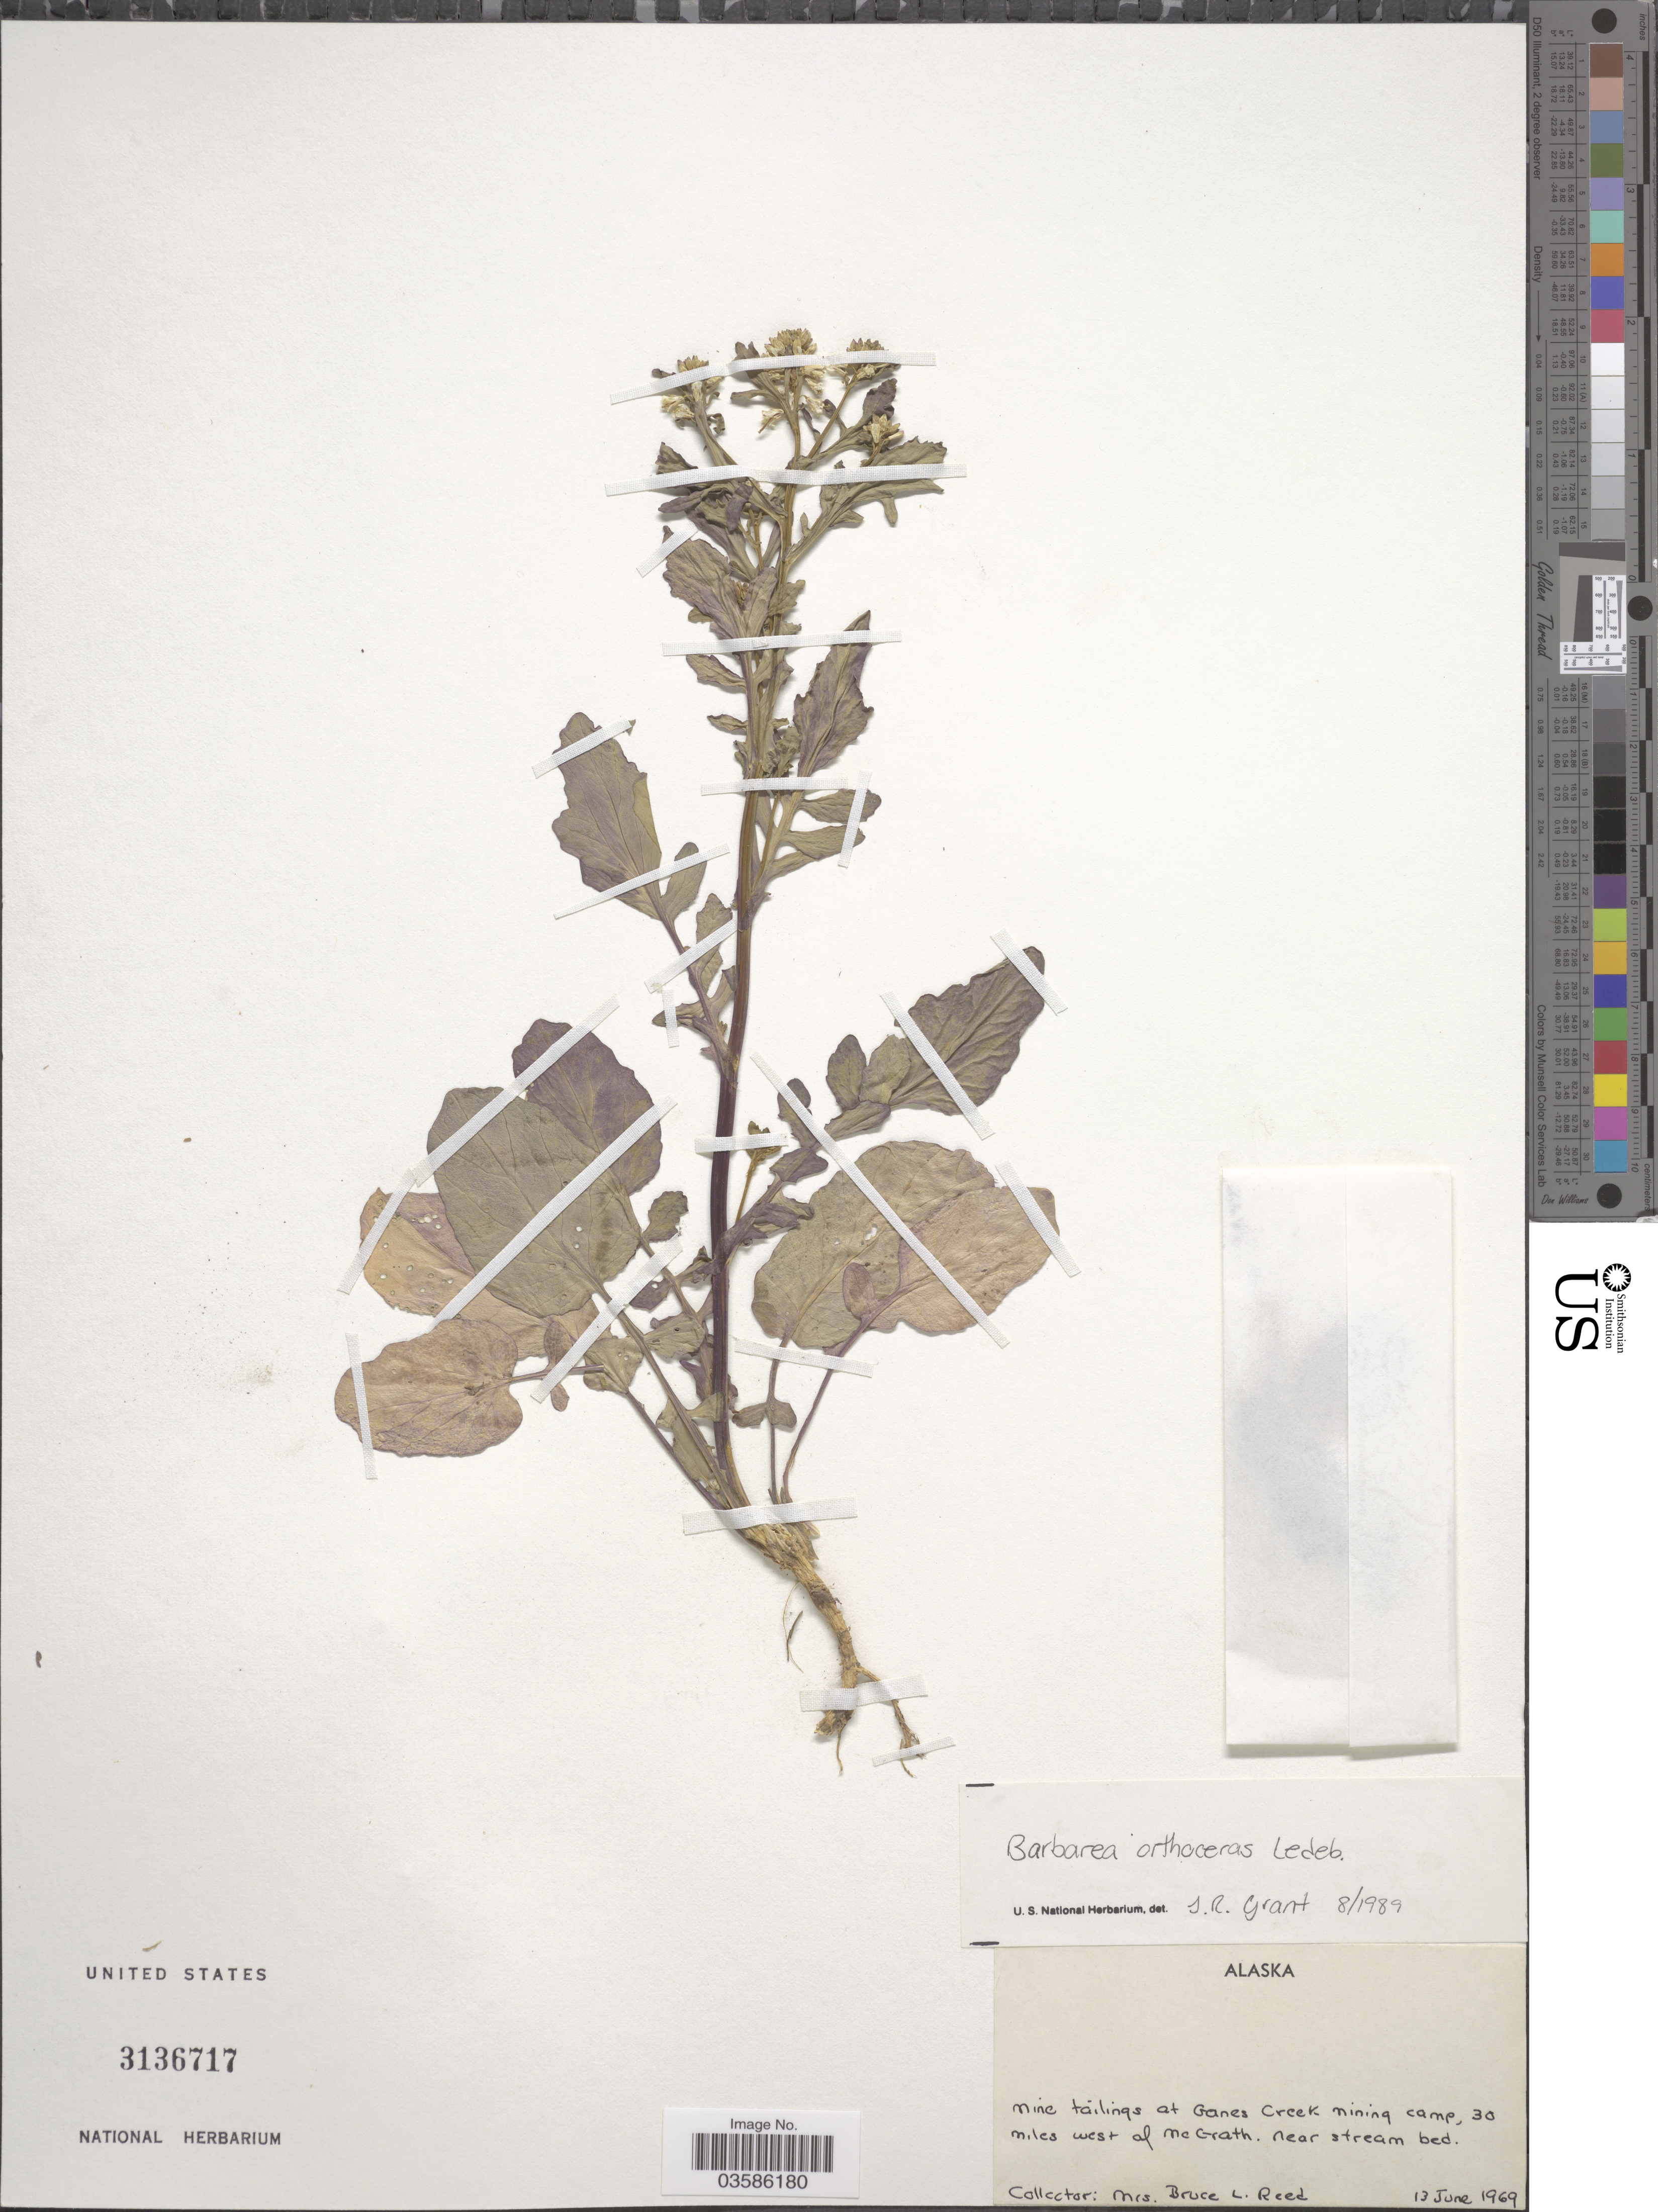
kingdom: Plantae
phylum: Tracheophyta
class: Magnoliopsida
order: Brassicales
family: Brassicaceae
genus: Barbarea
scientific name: Barbarea orthoceras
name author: Ledeb.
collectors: B. Reed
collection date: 1969-06-13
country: United States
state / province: Alaska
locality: Mine tailings at Ganes Creek mining camp, 30 miles west of McGrath near stream bed.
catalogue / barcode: US 3136717